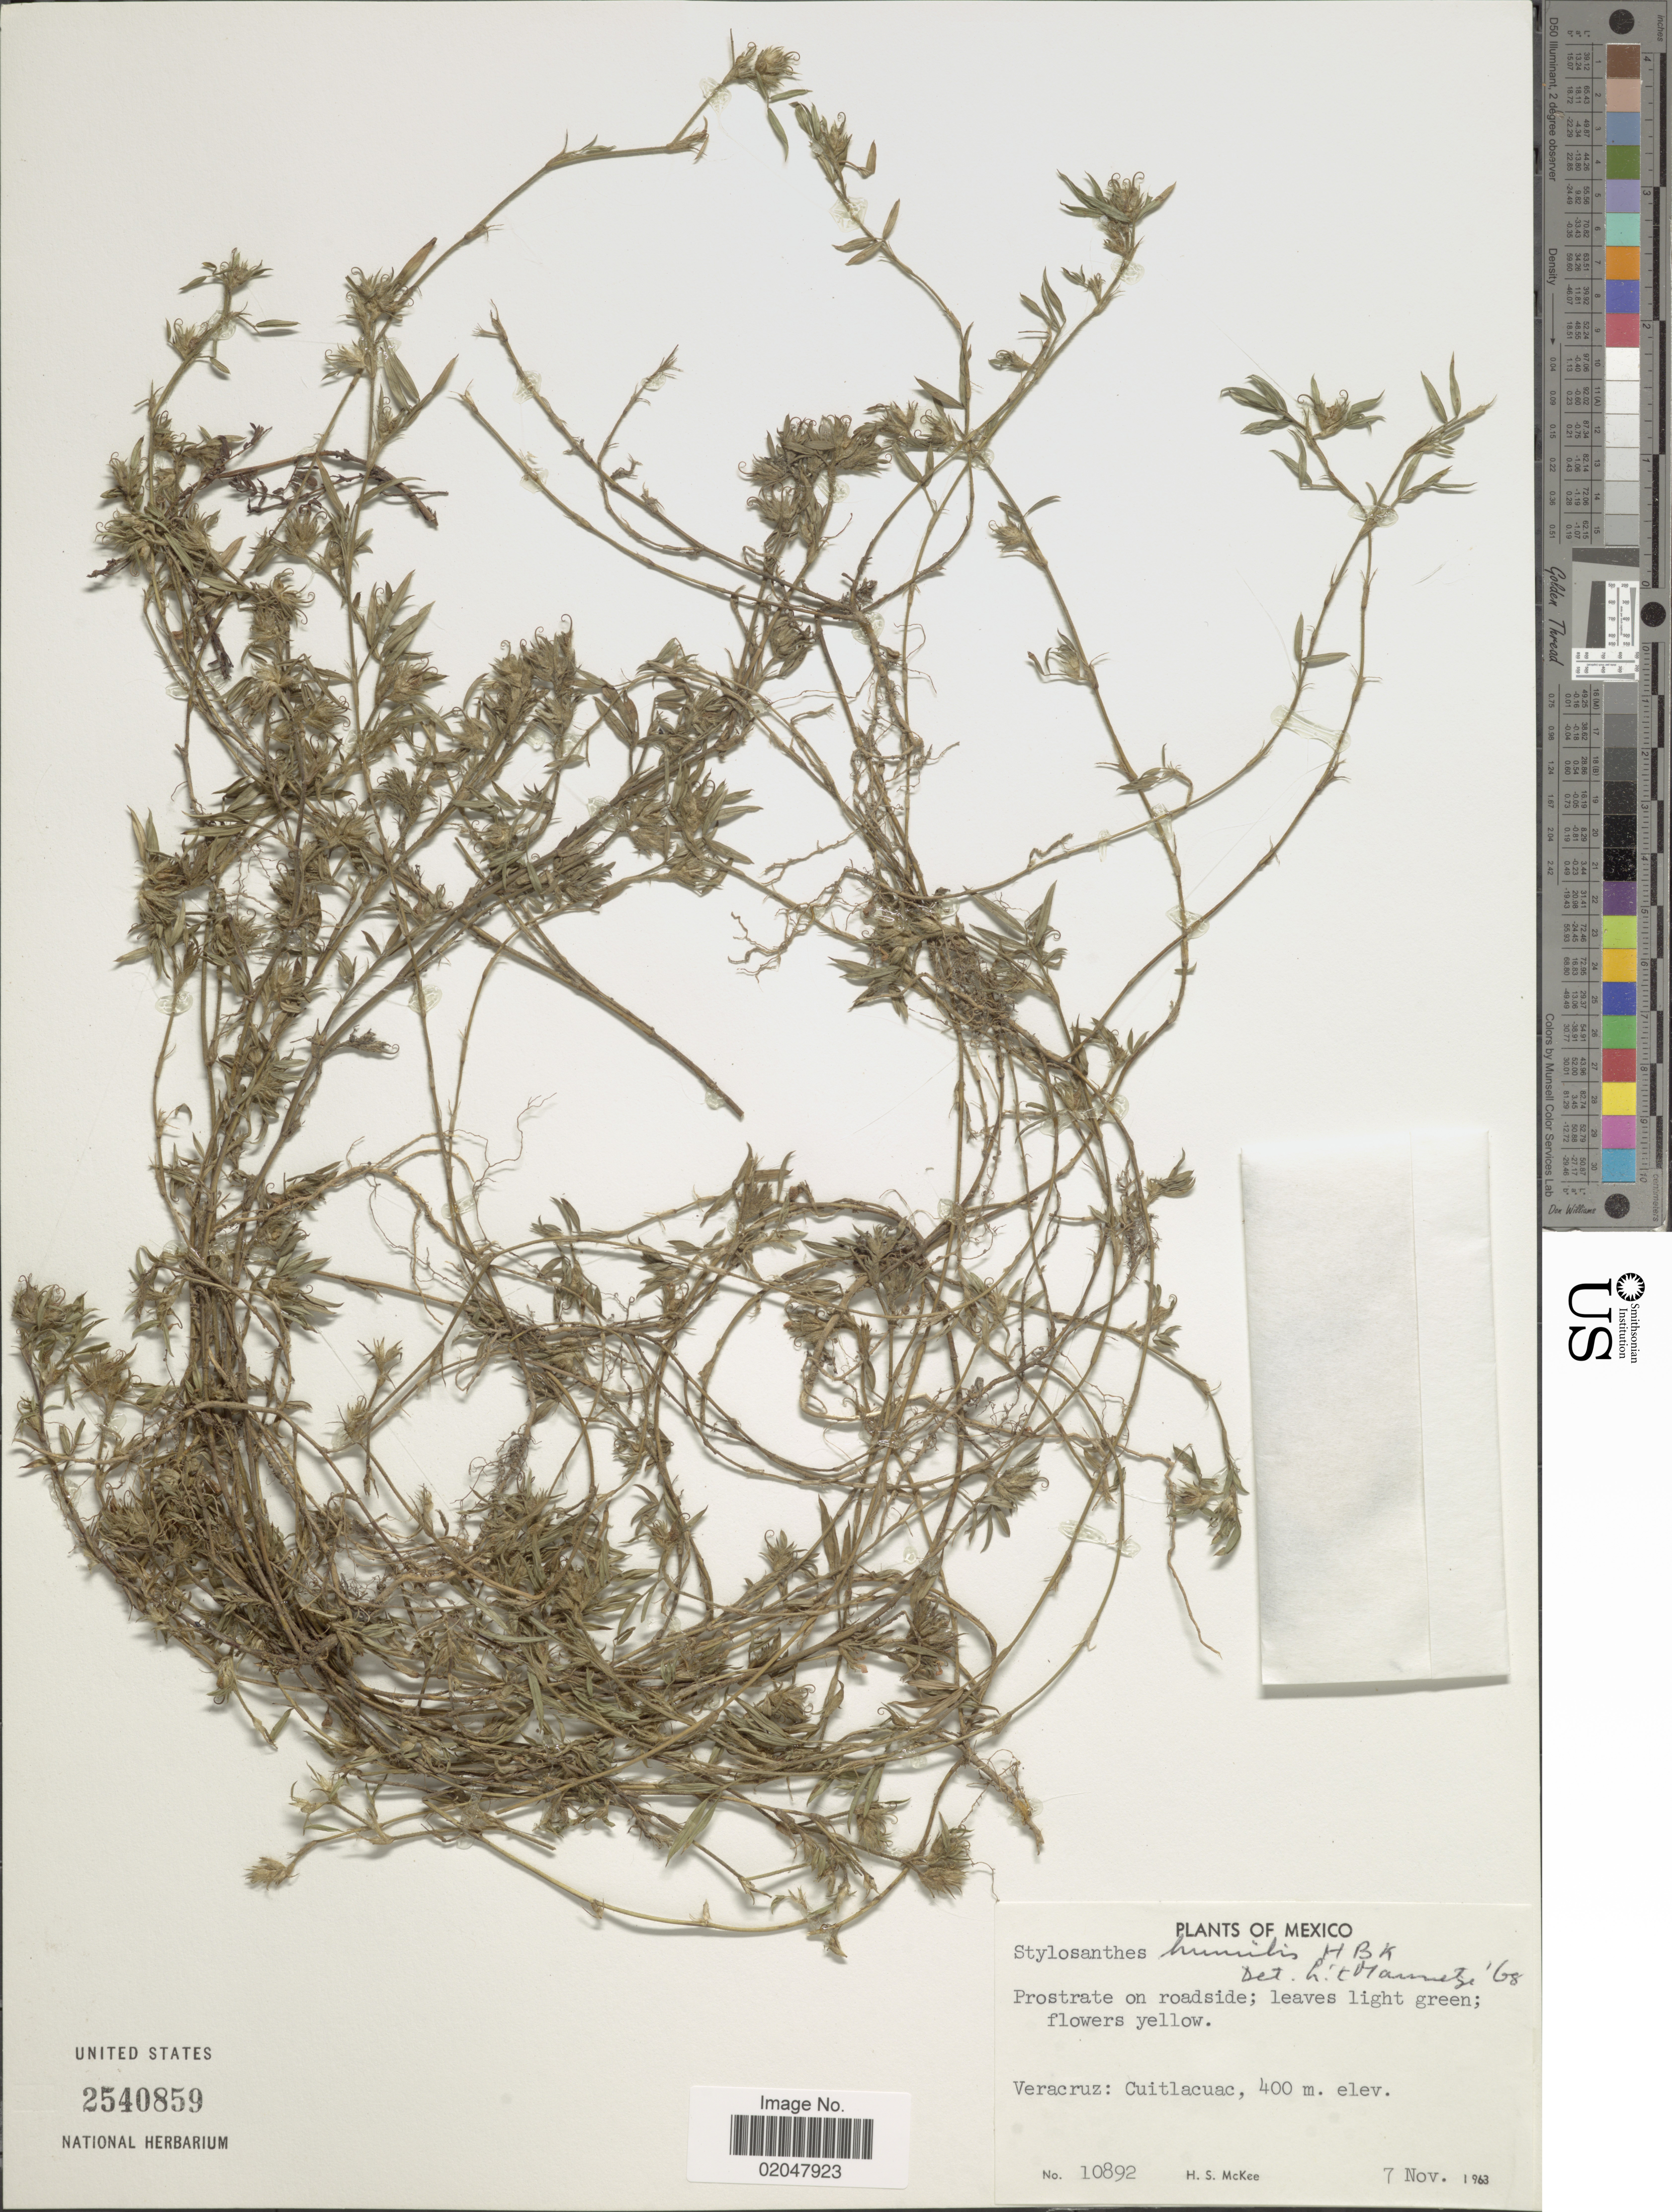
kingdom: Plantae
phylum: Tracheophyta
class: Magnoliopsida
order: Fabales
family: Fabaceae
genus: Stylosanthes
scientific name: Stylosanthes humilis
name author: Kunth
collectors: H. S. McKee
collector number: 10892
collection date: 1963-11-07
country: Mexico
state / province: Veracruz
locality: Cuitlacuac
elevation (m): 400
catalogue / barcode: US 2540859